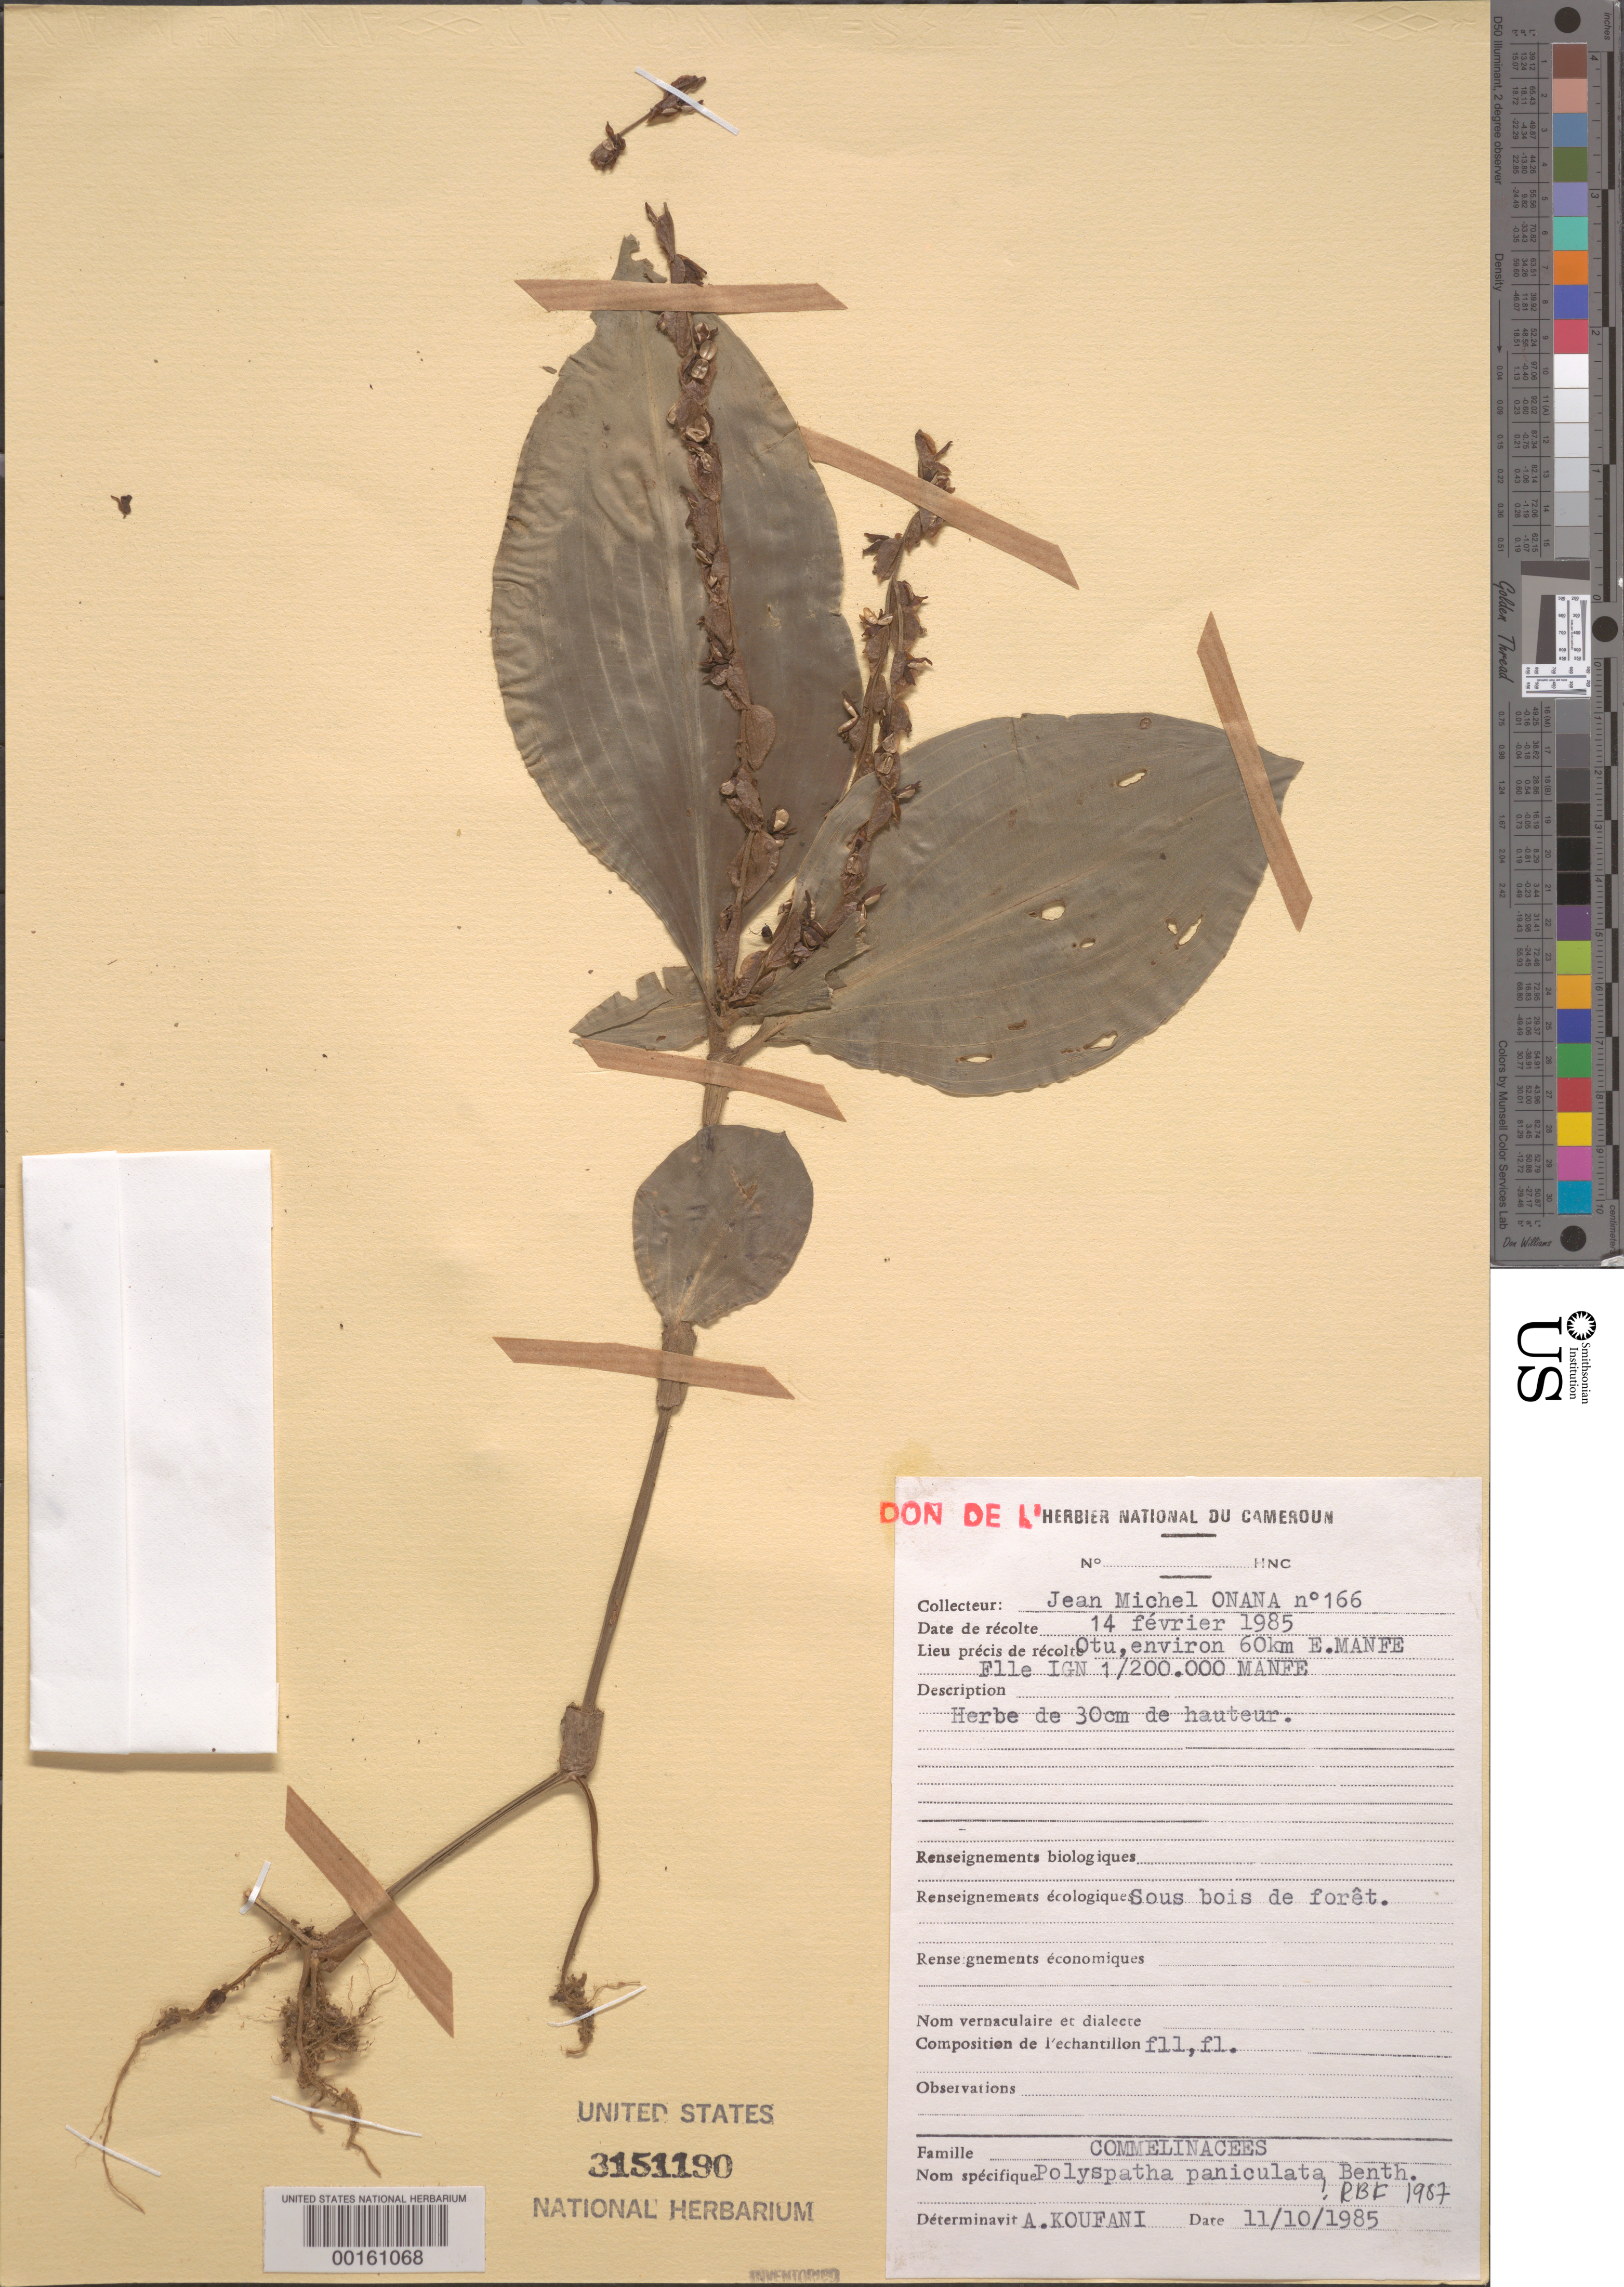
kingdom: Plantae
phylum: Tracheophyta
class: Liliopsida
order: Commelinales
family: Commelinaceae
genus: Polyspatha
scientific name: Polyspatha paniculata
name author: Benth.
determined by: Koufani, A.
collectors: J. Onana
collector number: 166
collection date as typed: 14 Feb 1985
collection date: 1985-02-14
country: Cameroon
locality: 60 km e. of manfe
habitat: Thicket, forest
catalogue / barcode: US 3151190